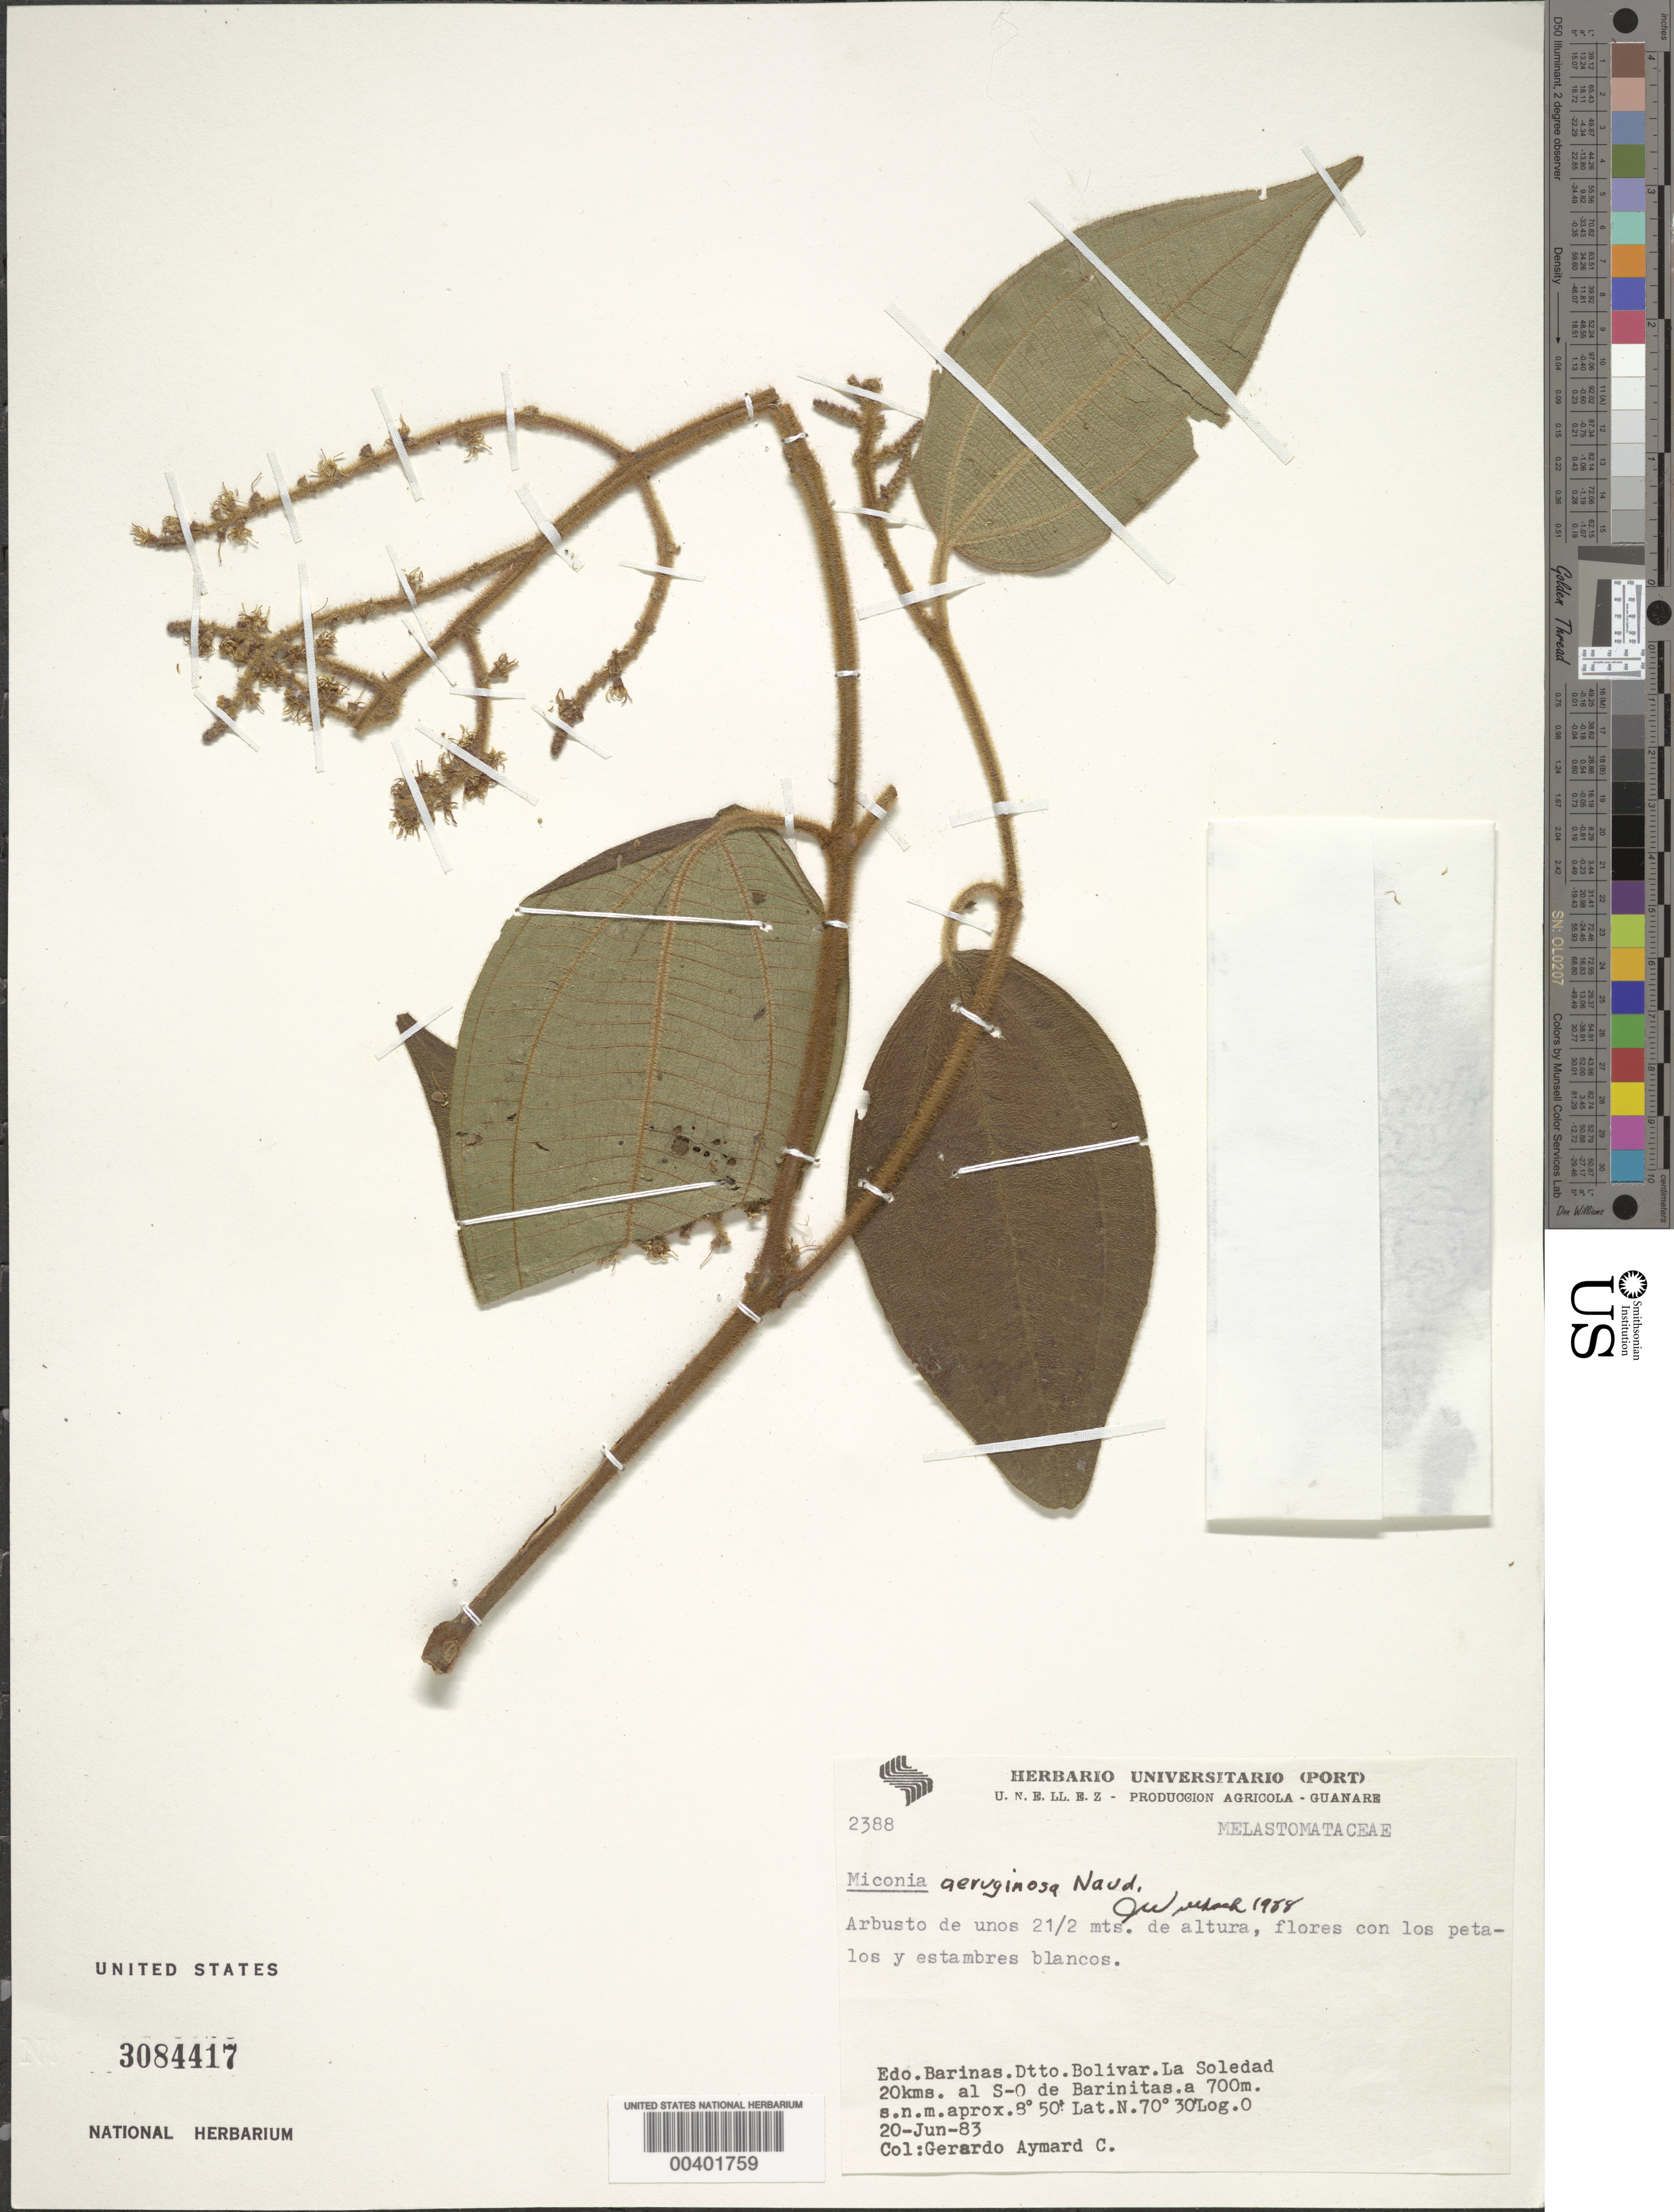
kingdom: Plantae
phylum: Tracheophyta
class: Magnoliopsida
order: Myrtales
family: Melastomataceae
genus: Miconia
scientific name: Miconia aeruginosa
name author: Naudin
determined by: Wurdack, John J., (US), US (UNITED STATES)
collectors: G. A. Aymard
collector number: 2388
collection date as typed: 20 Jun 1983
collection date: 1983-06-20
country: Venezuela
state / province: Barinas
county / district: Bolívar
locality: La Soledad. 20 kms. al SO de Barinitas. Soledad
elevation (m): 700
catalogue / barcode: US 3084417